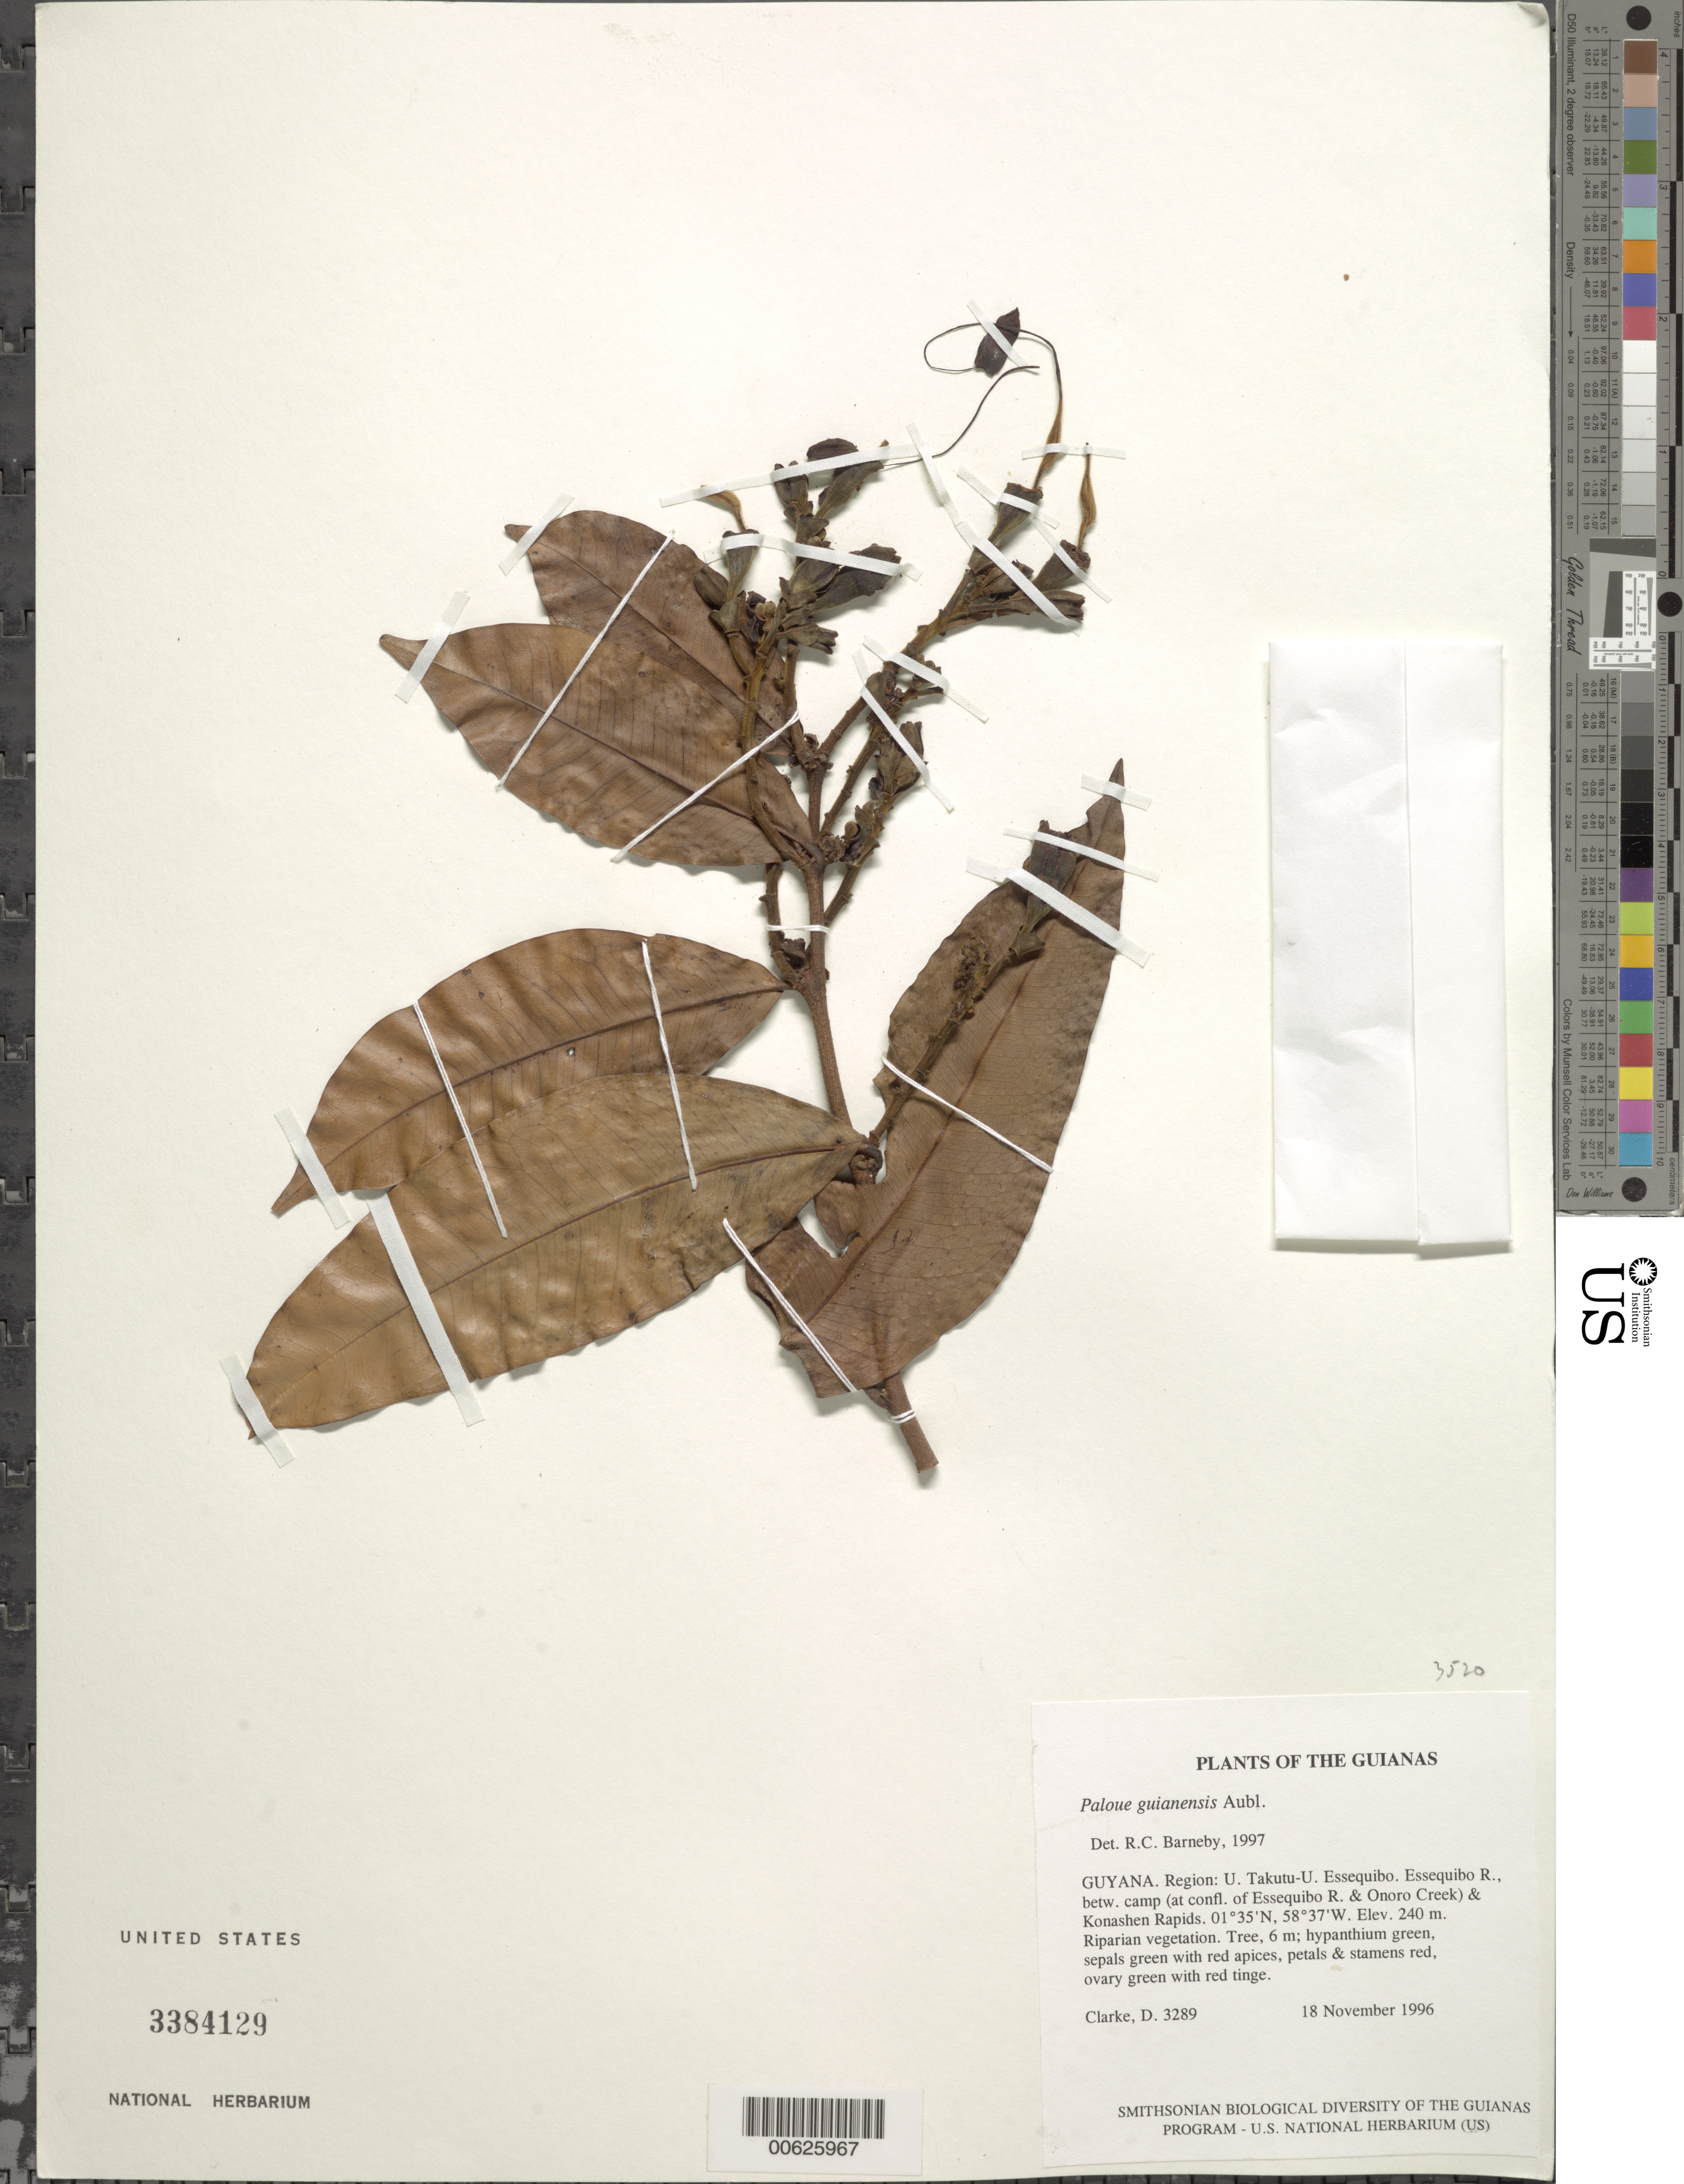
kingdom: Plantae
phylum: Tracheophyta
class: Magnoliopsida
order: Fabales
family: Fabaceae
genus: Paloue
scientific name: Paloue guianensis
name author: Aubl.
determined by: Barneby, Rupert C., (NY)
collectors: H. D. Clarke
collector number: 3289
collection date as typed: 18 November 1996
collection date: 1996-11-18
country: Guyana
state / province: U. Takutu-U. Essequibo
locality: Essequibo R., betw. camp (at confl. of Essequibo R. & Onoro Creek) & Konashen Rapids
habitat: Riparian vegetation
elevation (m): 240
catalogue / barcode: US 3384129